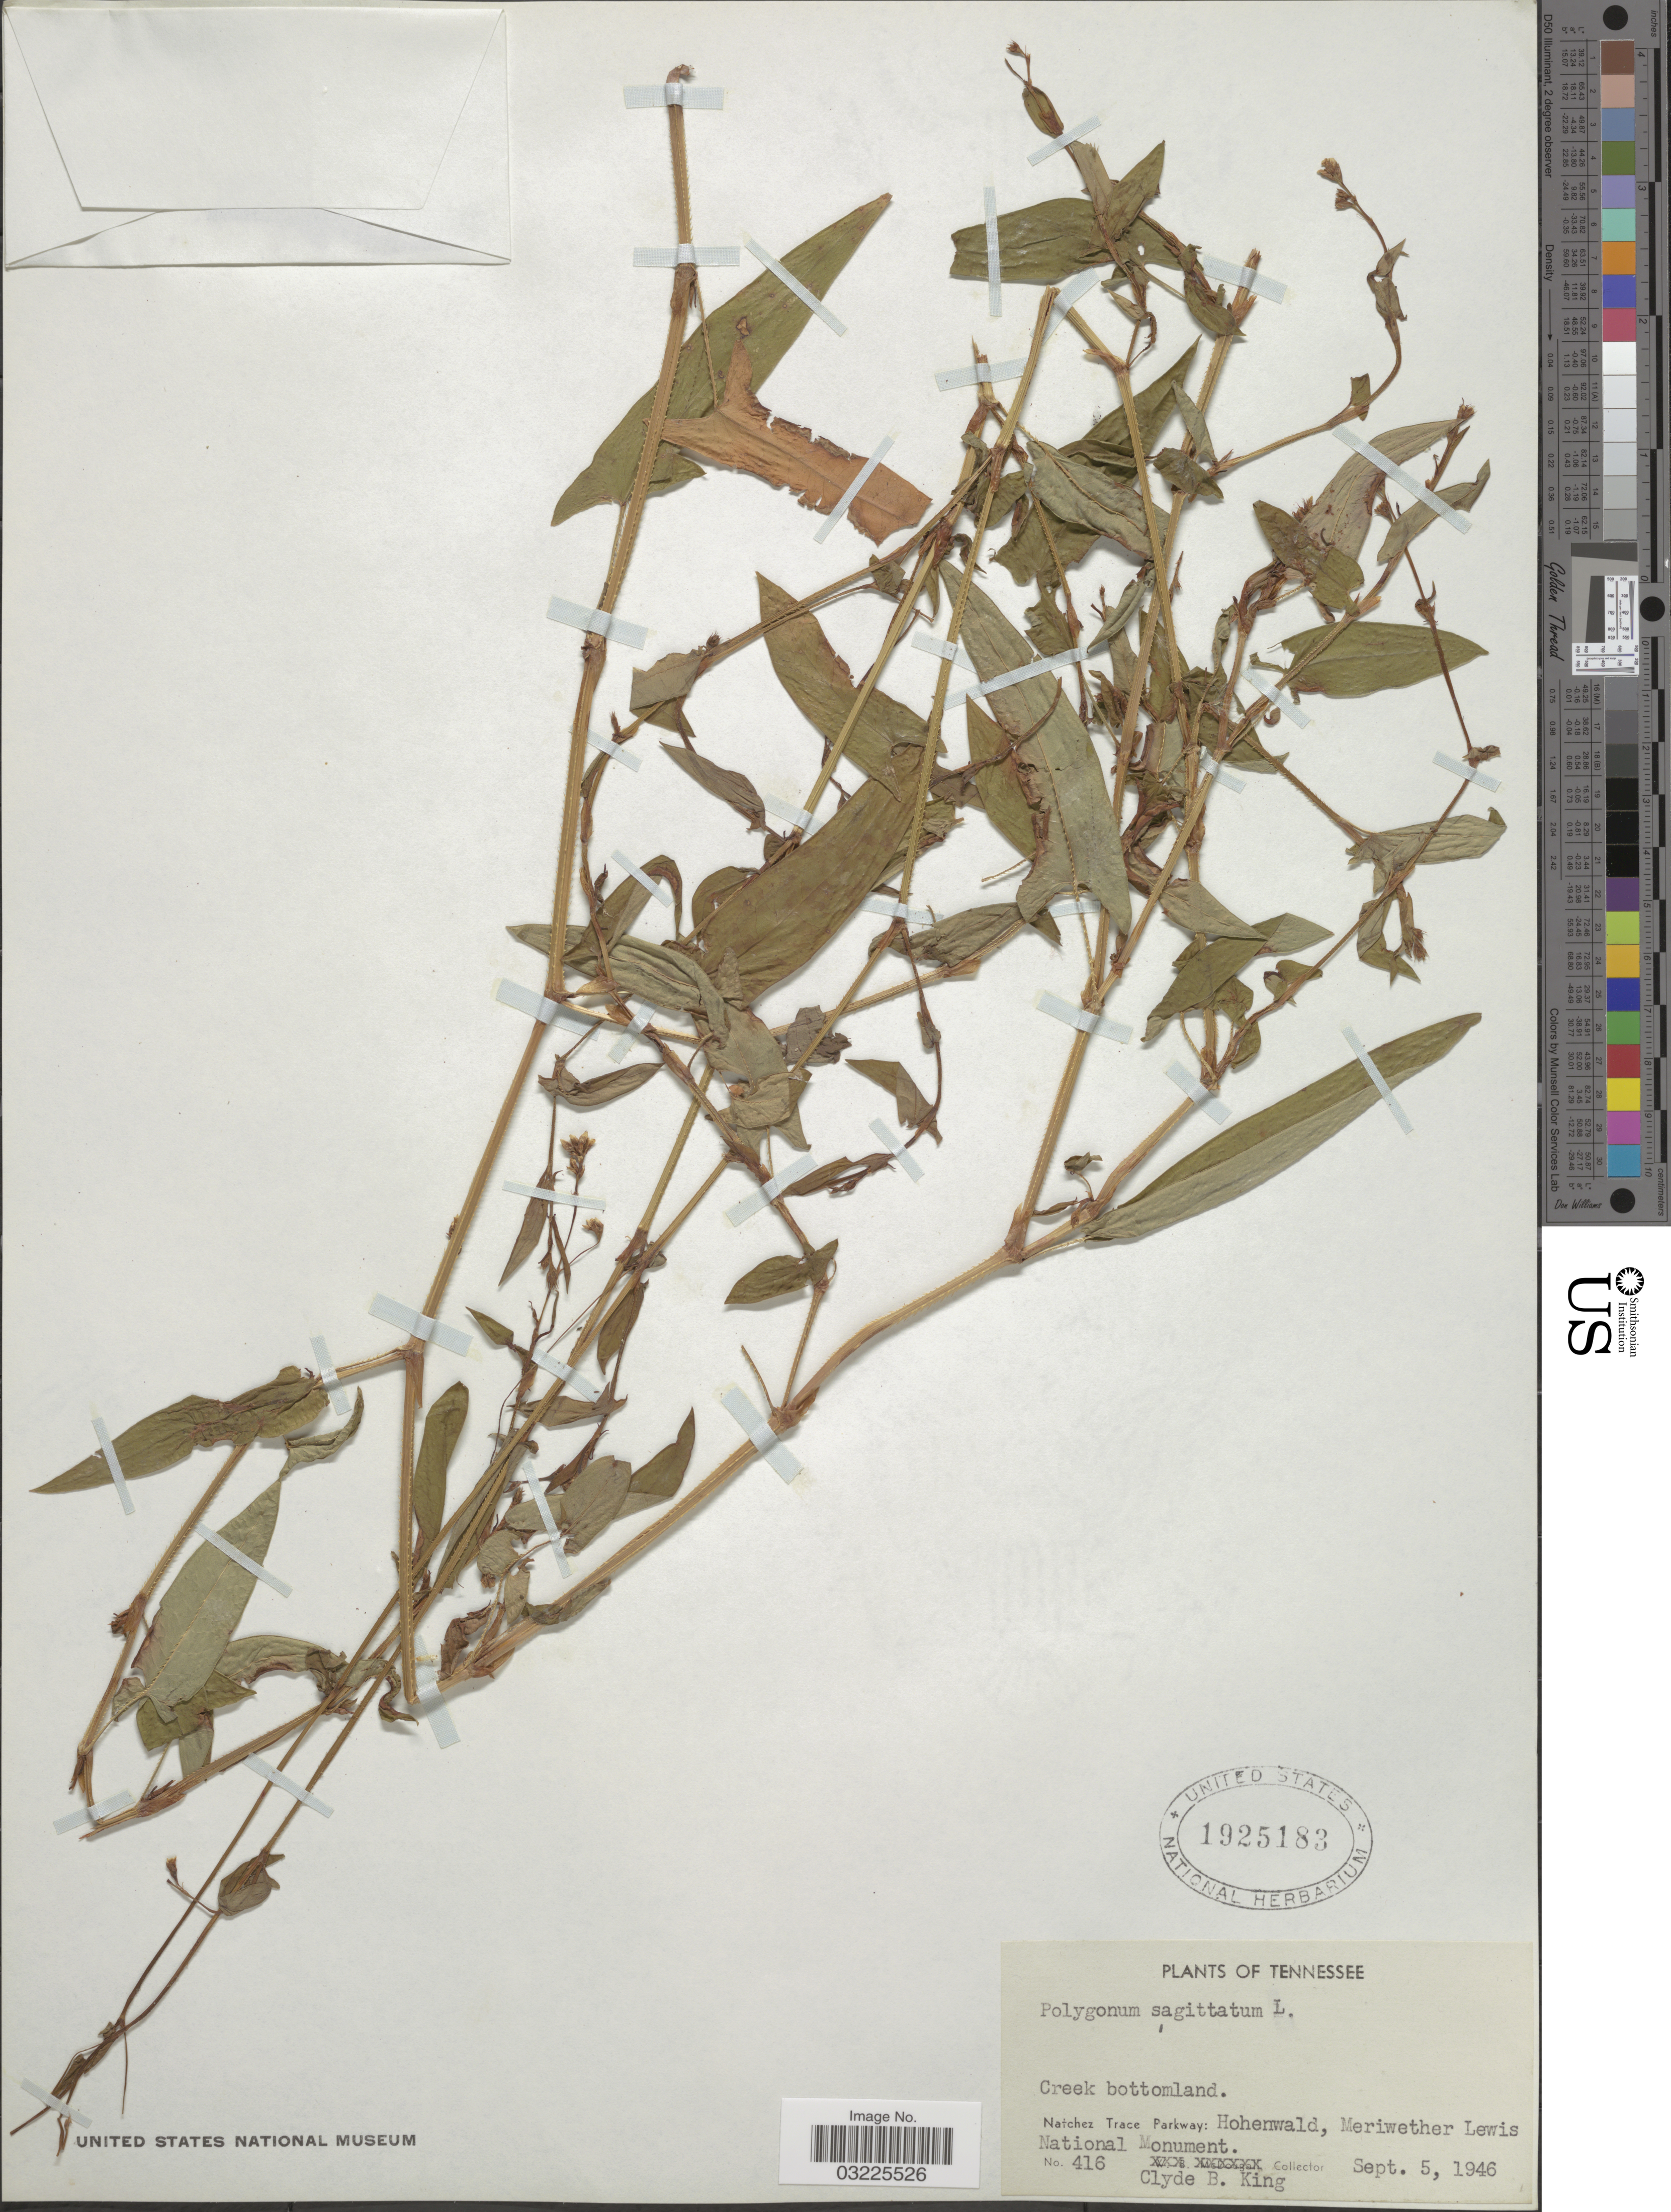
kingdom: Plantae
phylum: Tracheophyta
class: Magnoliopsida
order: Caryophyllales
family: Polygonaceae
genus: Persicaria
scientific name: Persicaria sagittata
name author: (L.) H. Gross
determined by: Atha, D. E.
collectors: C. King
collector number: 416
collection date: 1946-09-05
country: United States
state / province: Tennessee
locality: Creek bottomland. Natchez Trace Parkway: Hohenwald, Meriwether Lewis National Monument.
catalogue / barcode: US 1925183